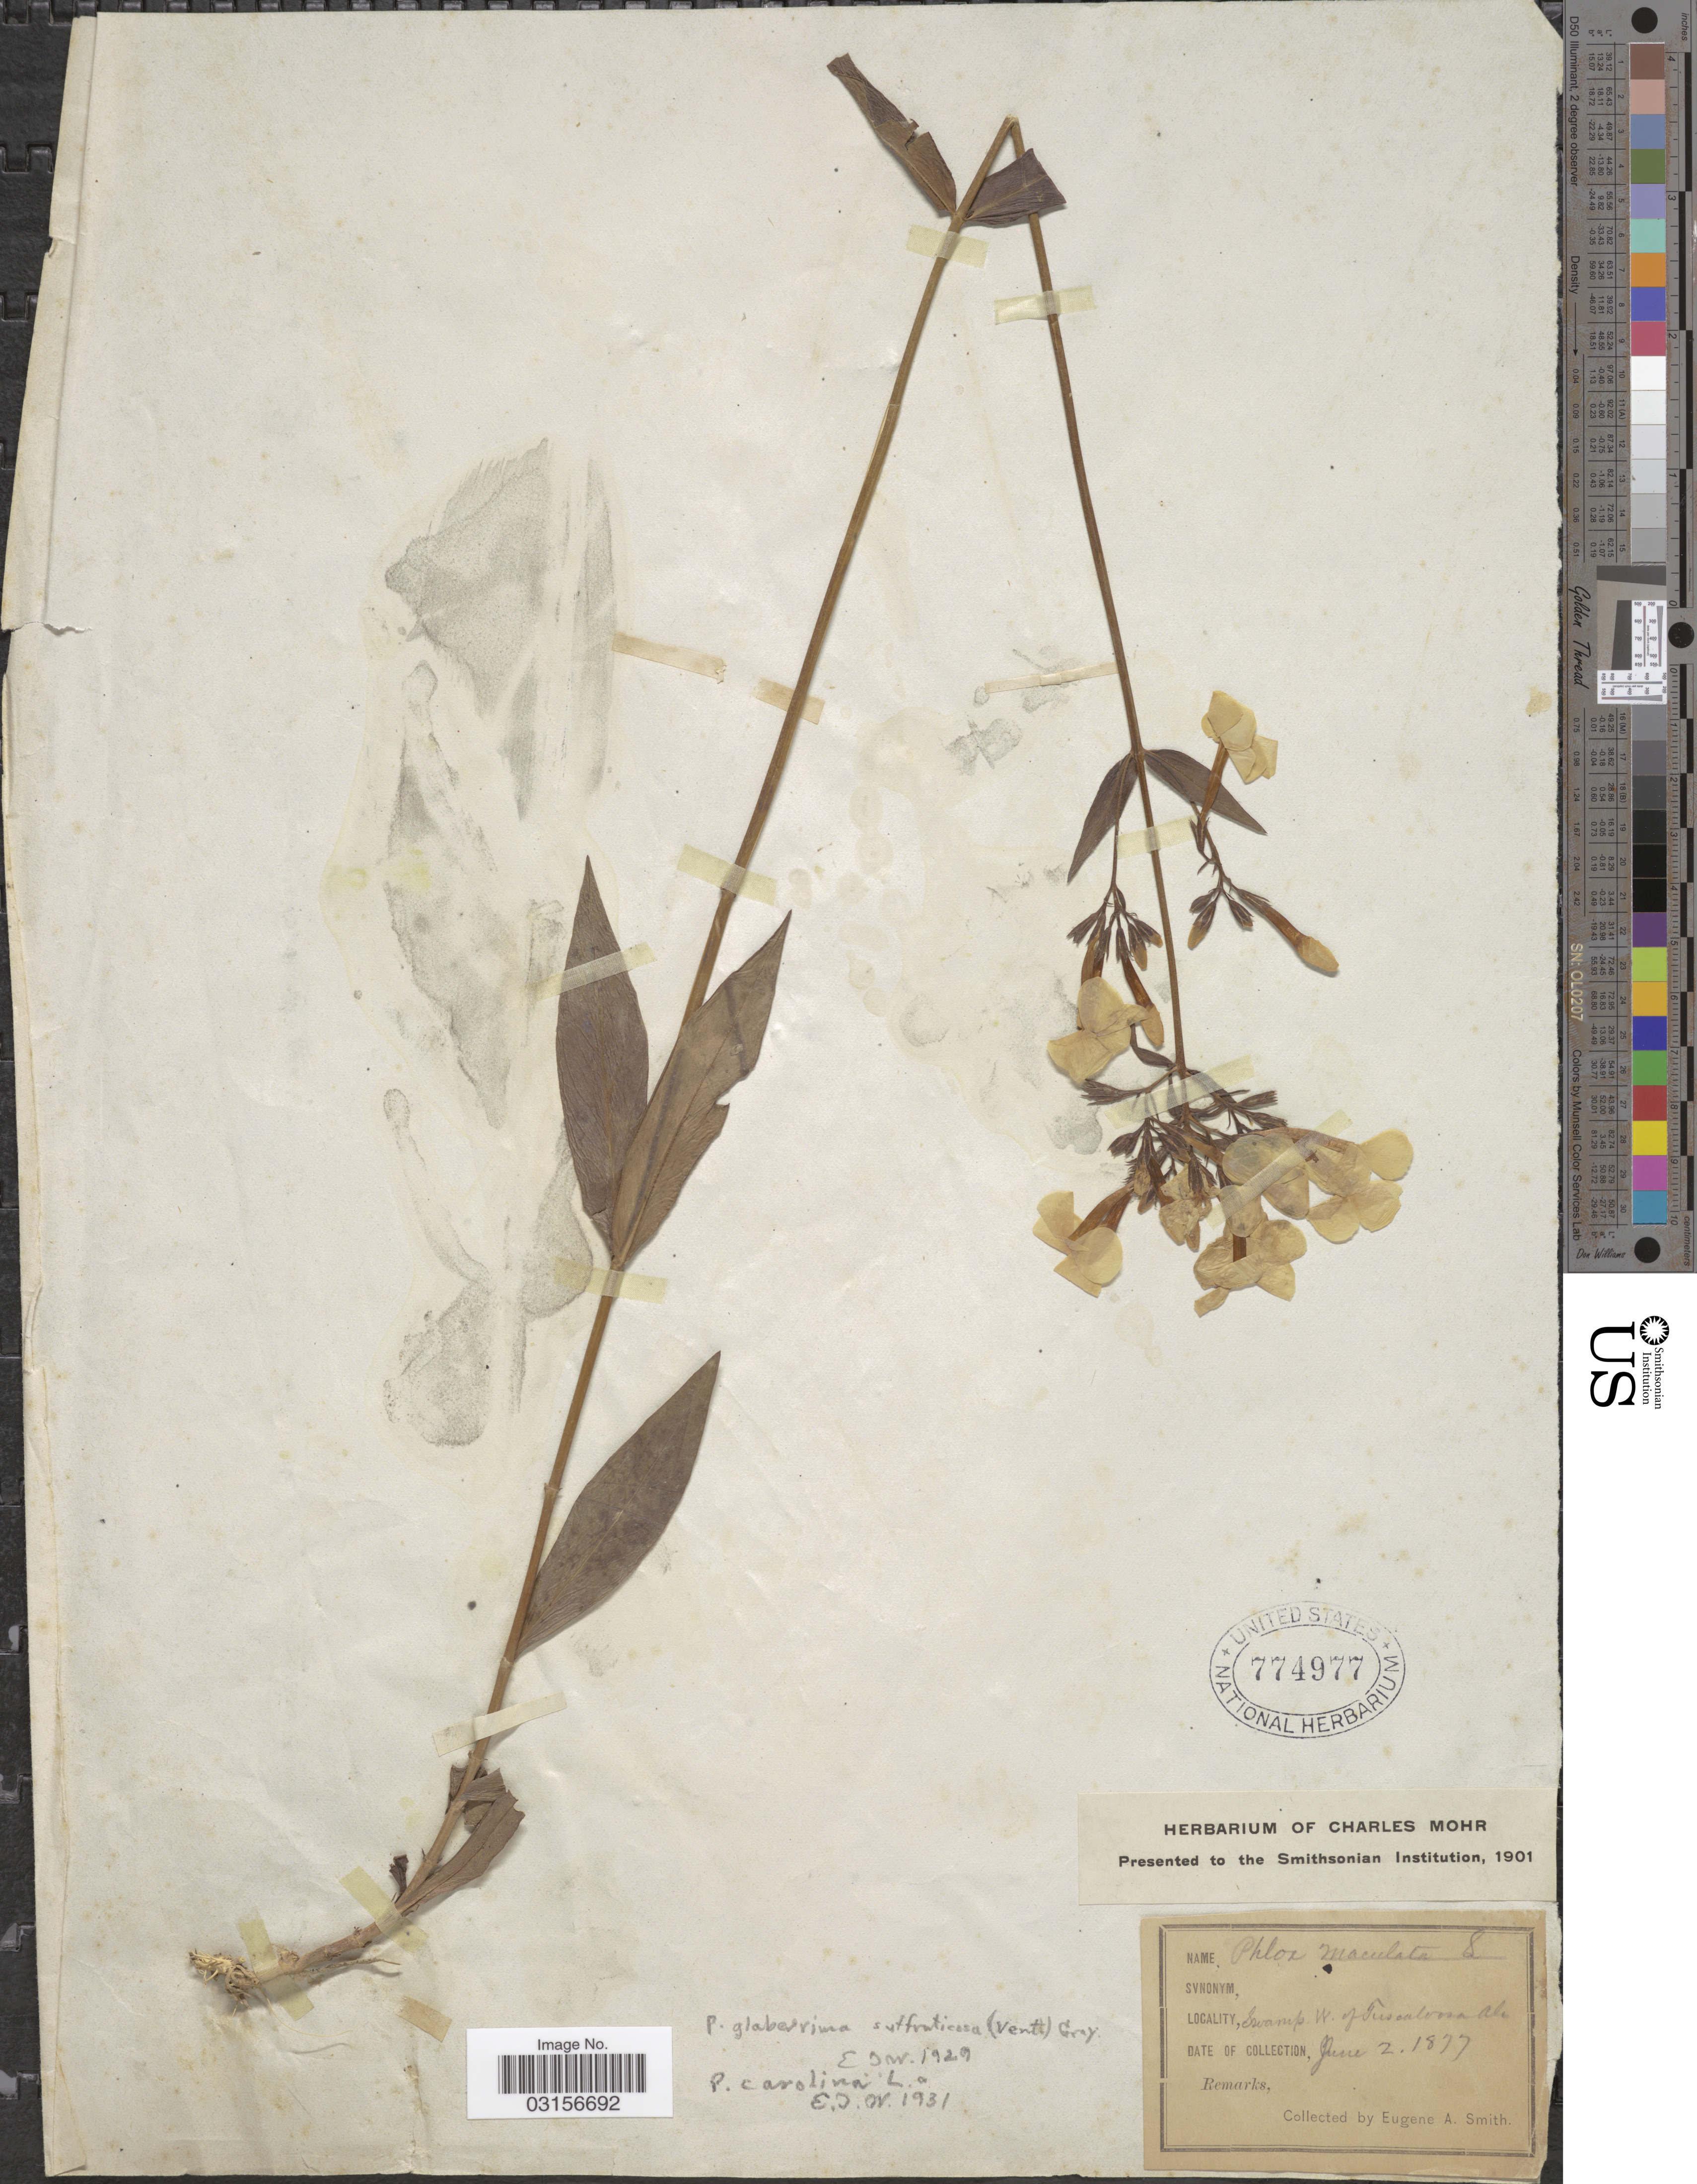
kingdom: Plantae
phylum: Tracheophyta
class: Magnoliopsida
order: Ericales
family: Polemoniaceae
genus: Phlox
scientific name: Phlox carolina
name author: L.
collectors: E. A. Smith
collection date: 1877-06-02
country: United States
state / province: Alabama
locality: Swamp, W. of Tuscaloosa, Ala.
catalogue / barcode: US 774977